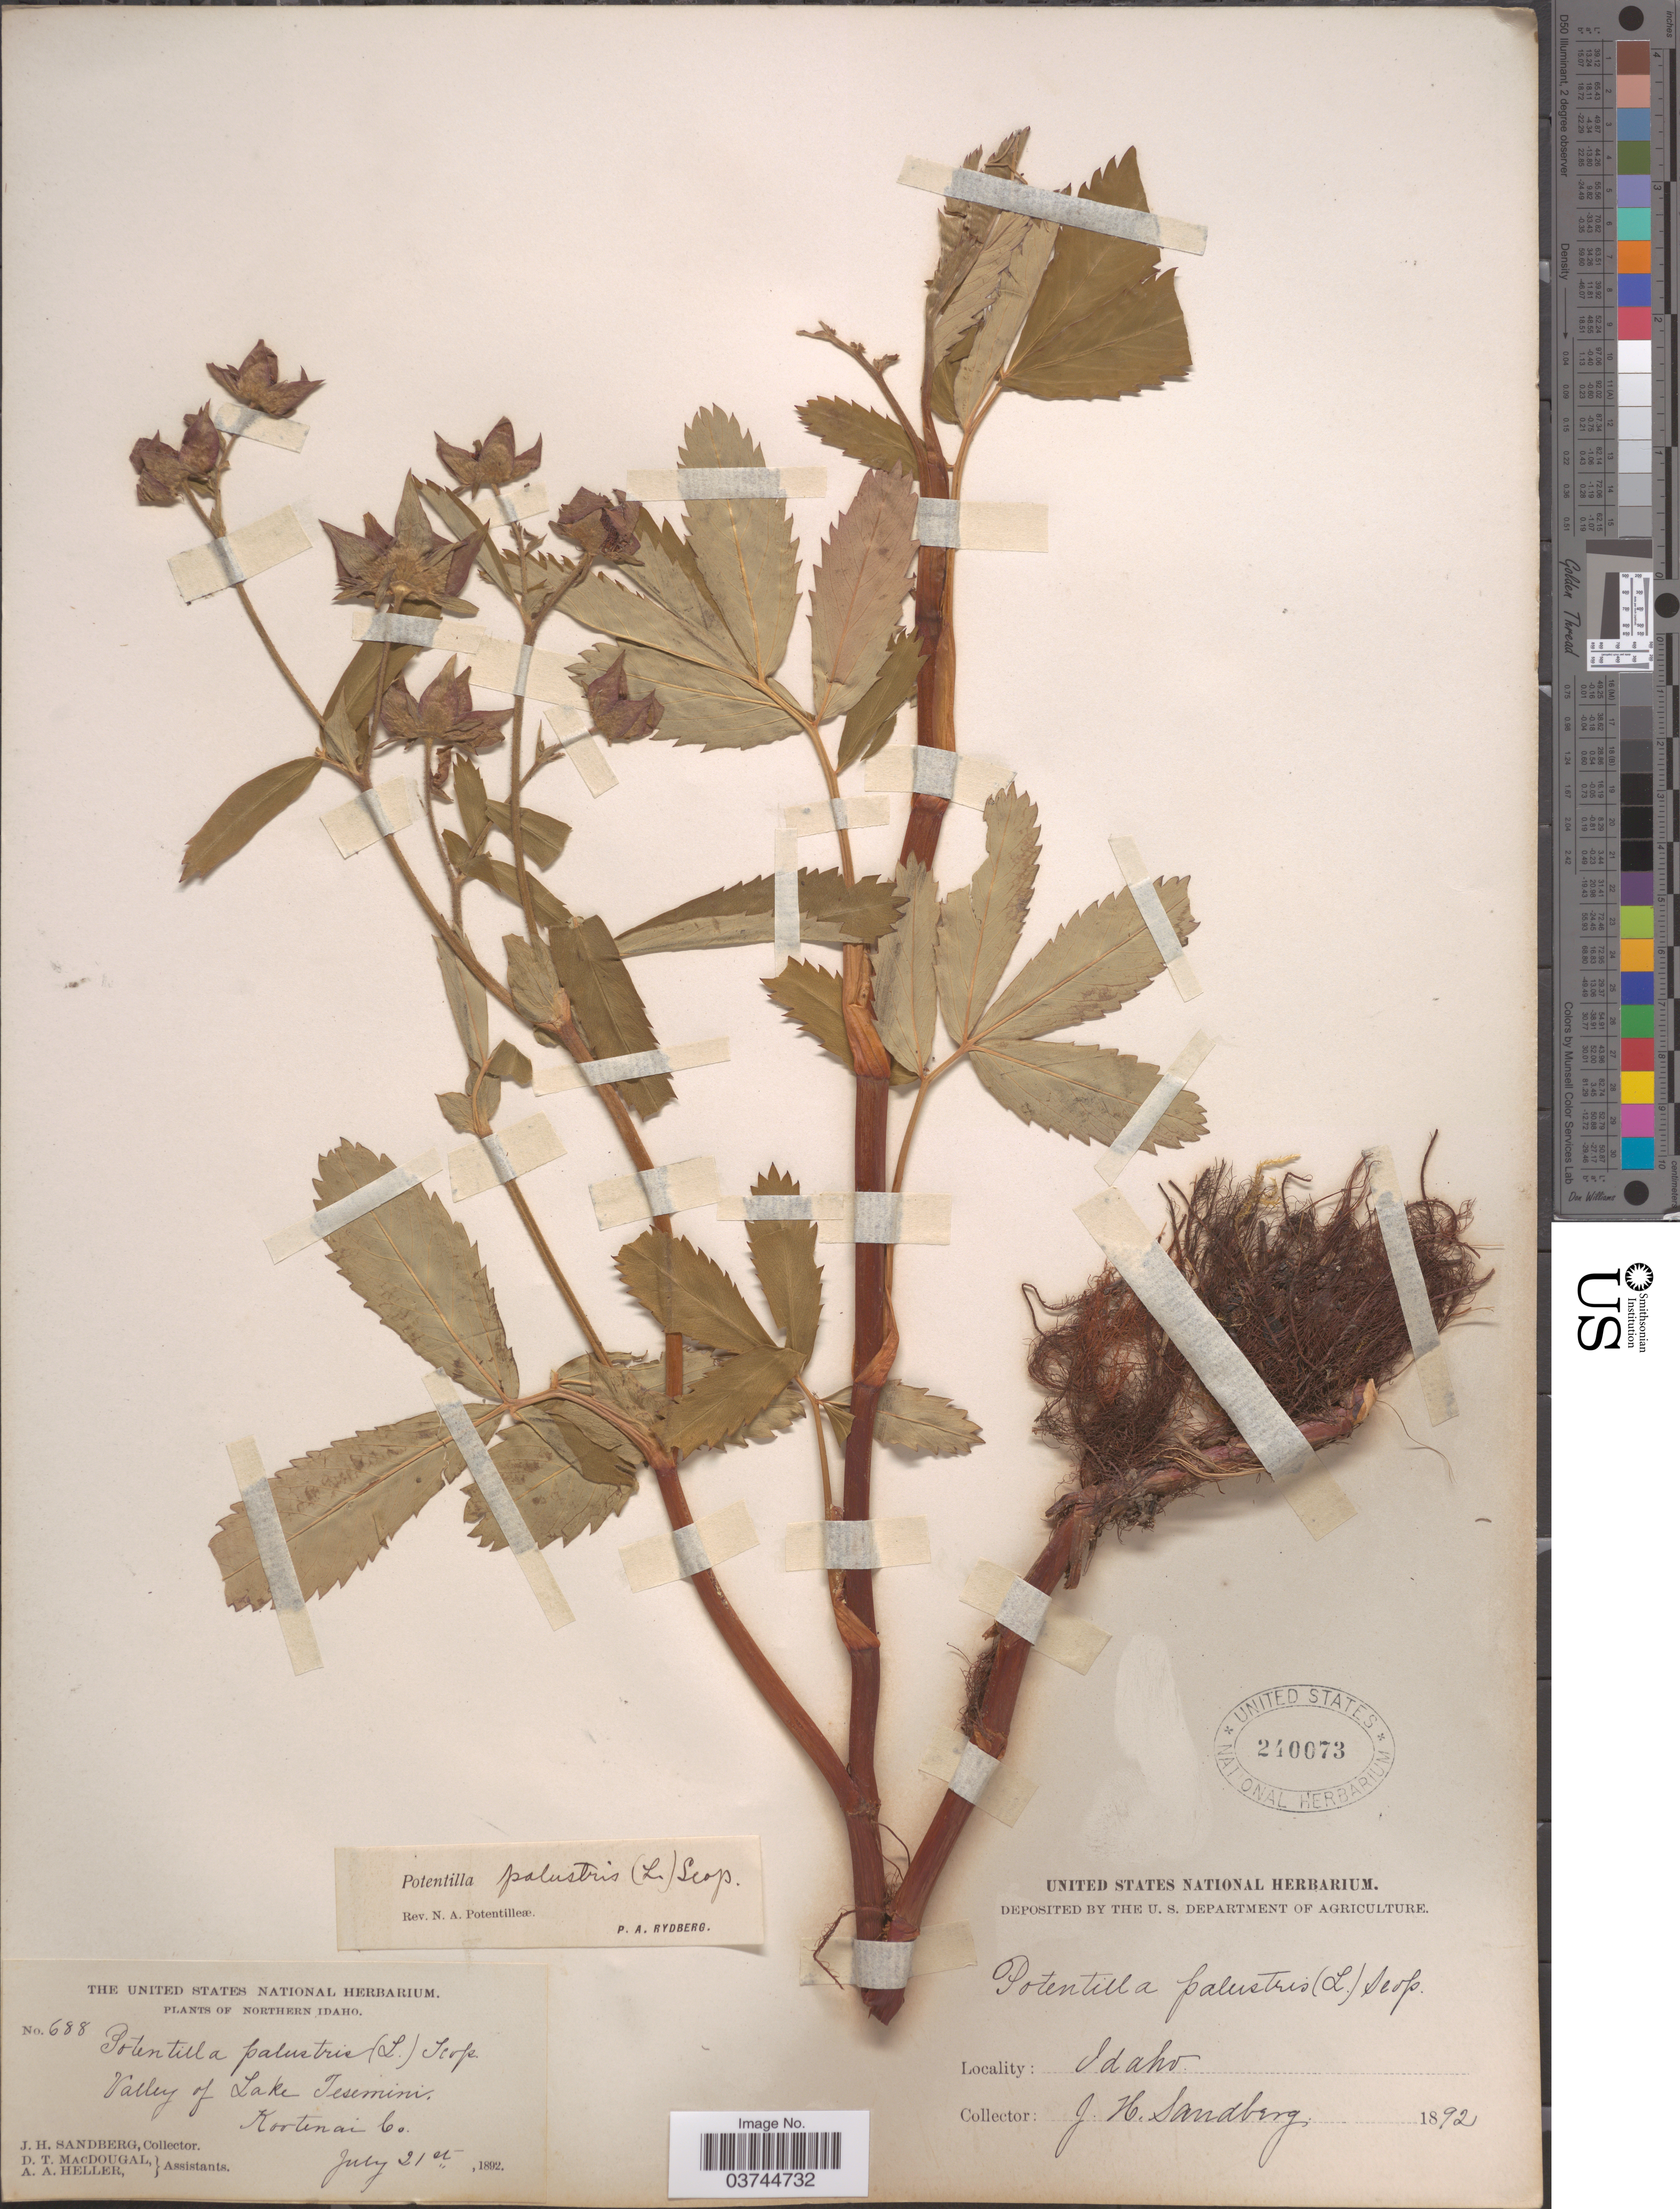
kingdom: Plantae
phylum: Tracheophyta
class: Magnoliopsida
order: Rosales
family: Rosaceae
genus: Comarum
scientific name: Comarum palustre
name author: L.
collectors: J. H. Sandberg, D. T. MacDougal & A. A. Heller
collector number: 688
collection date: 1892-07-21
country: United States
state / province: Idaho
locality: Northern Idaho. Valley of Lake Tesemini, Kootenai Co.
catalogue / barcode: US 240073